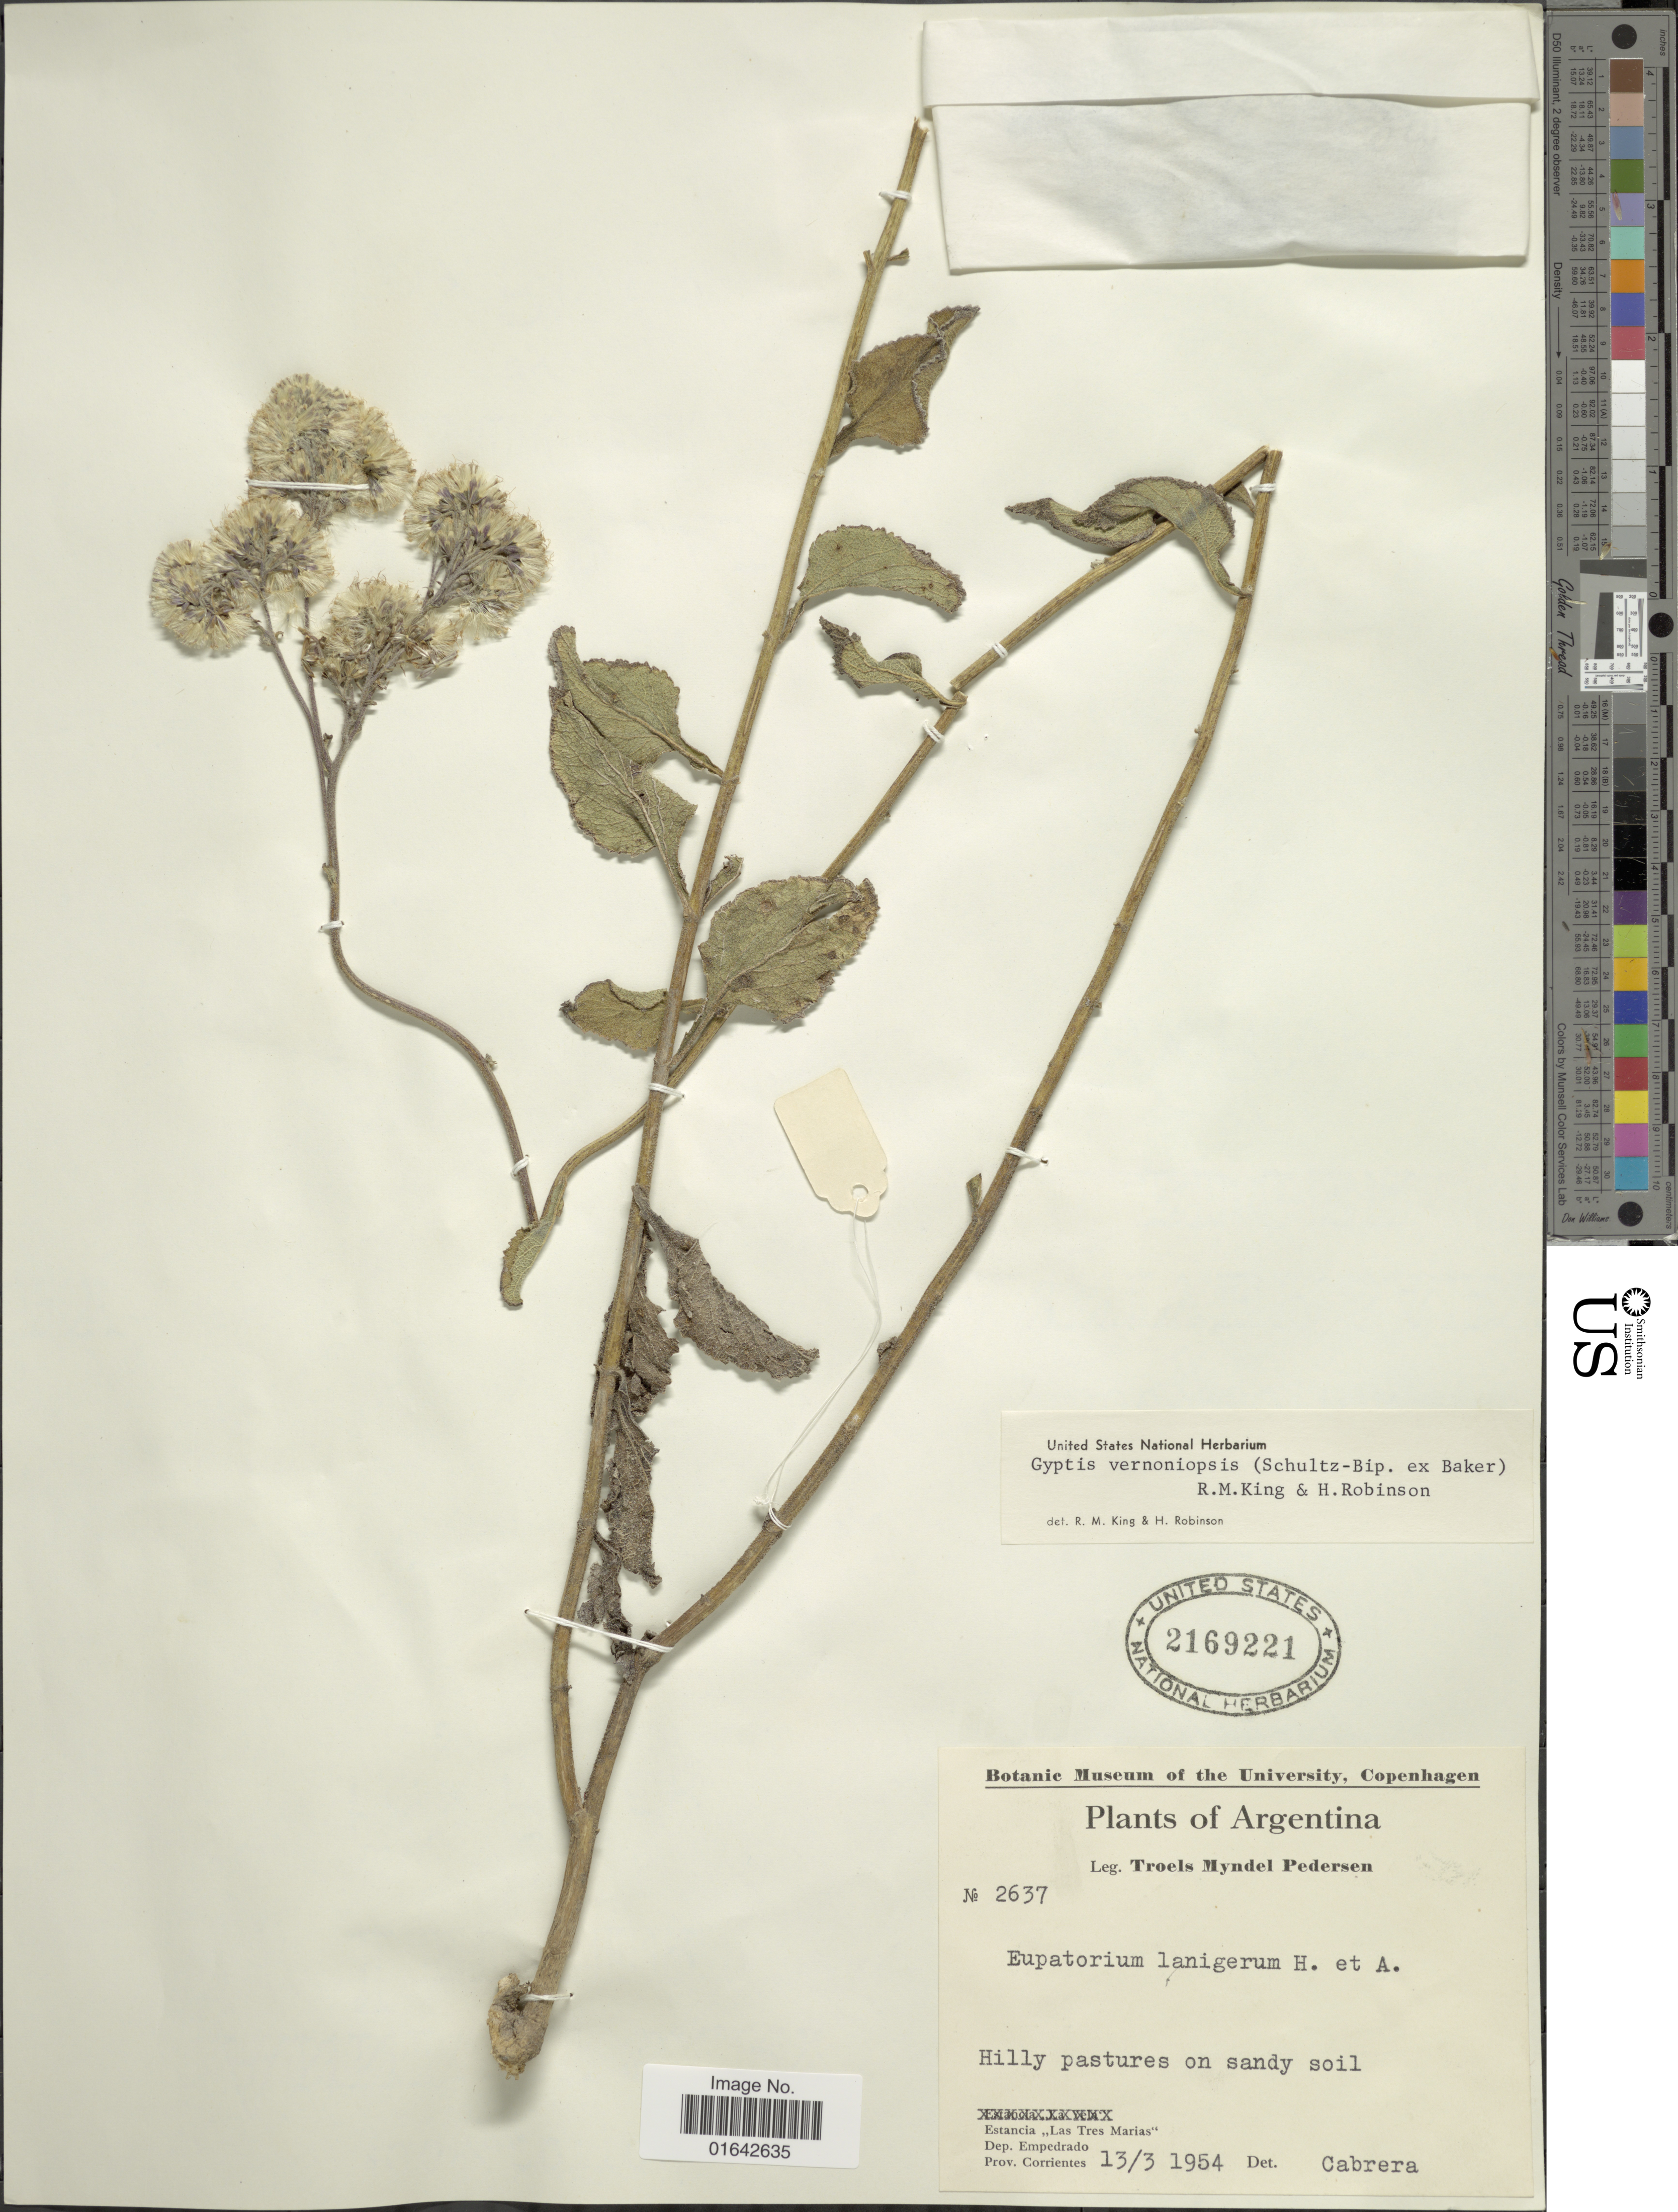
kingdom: Plantae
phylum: Tracheophyta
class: Magnoliopsida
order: Asterales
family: Asteraceae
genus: Gyptis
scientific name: Gyptis vernoniopsis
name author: (Sch. Bip. ex Baker) R.M. King & H. Rob.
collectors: T. Pederson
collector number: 2637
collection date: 1954-03-13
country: Argentina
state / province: Corrientes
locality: Estancia "Las Tres Marias", Dep. Empedrado, Prov. Corrientes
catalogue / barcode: US 2169221